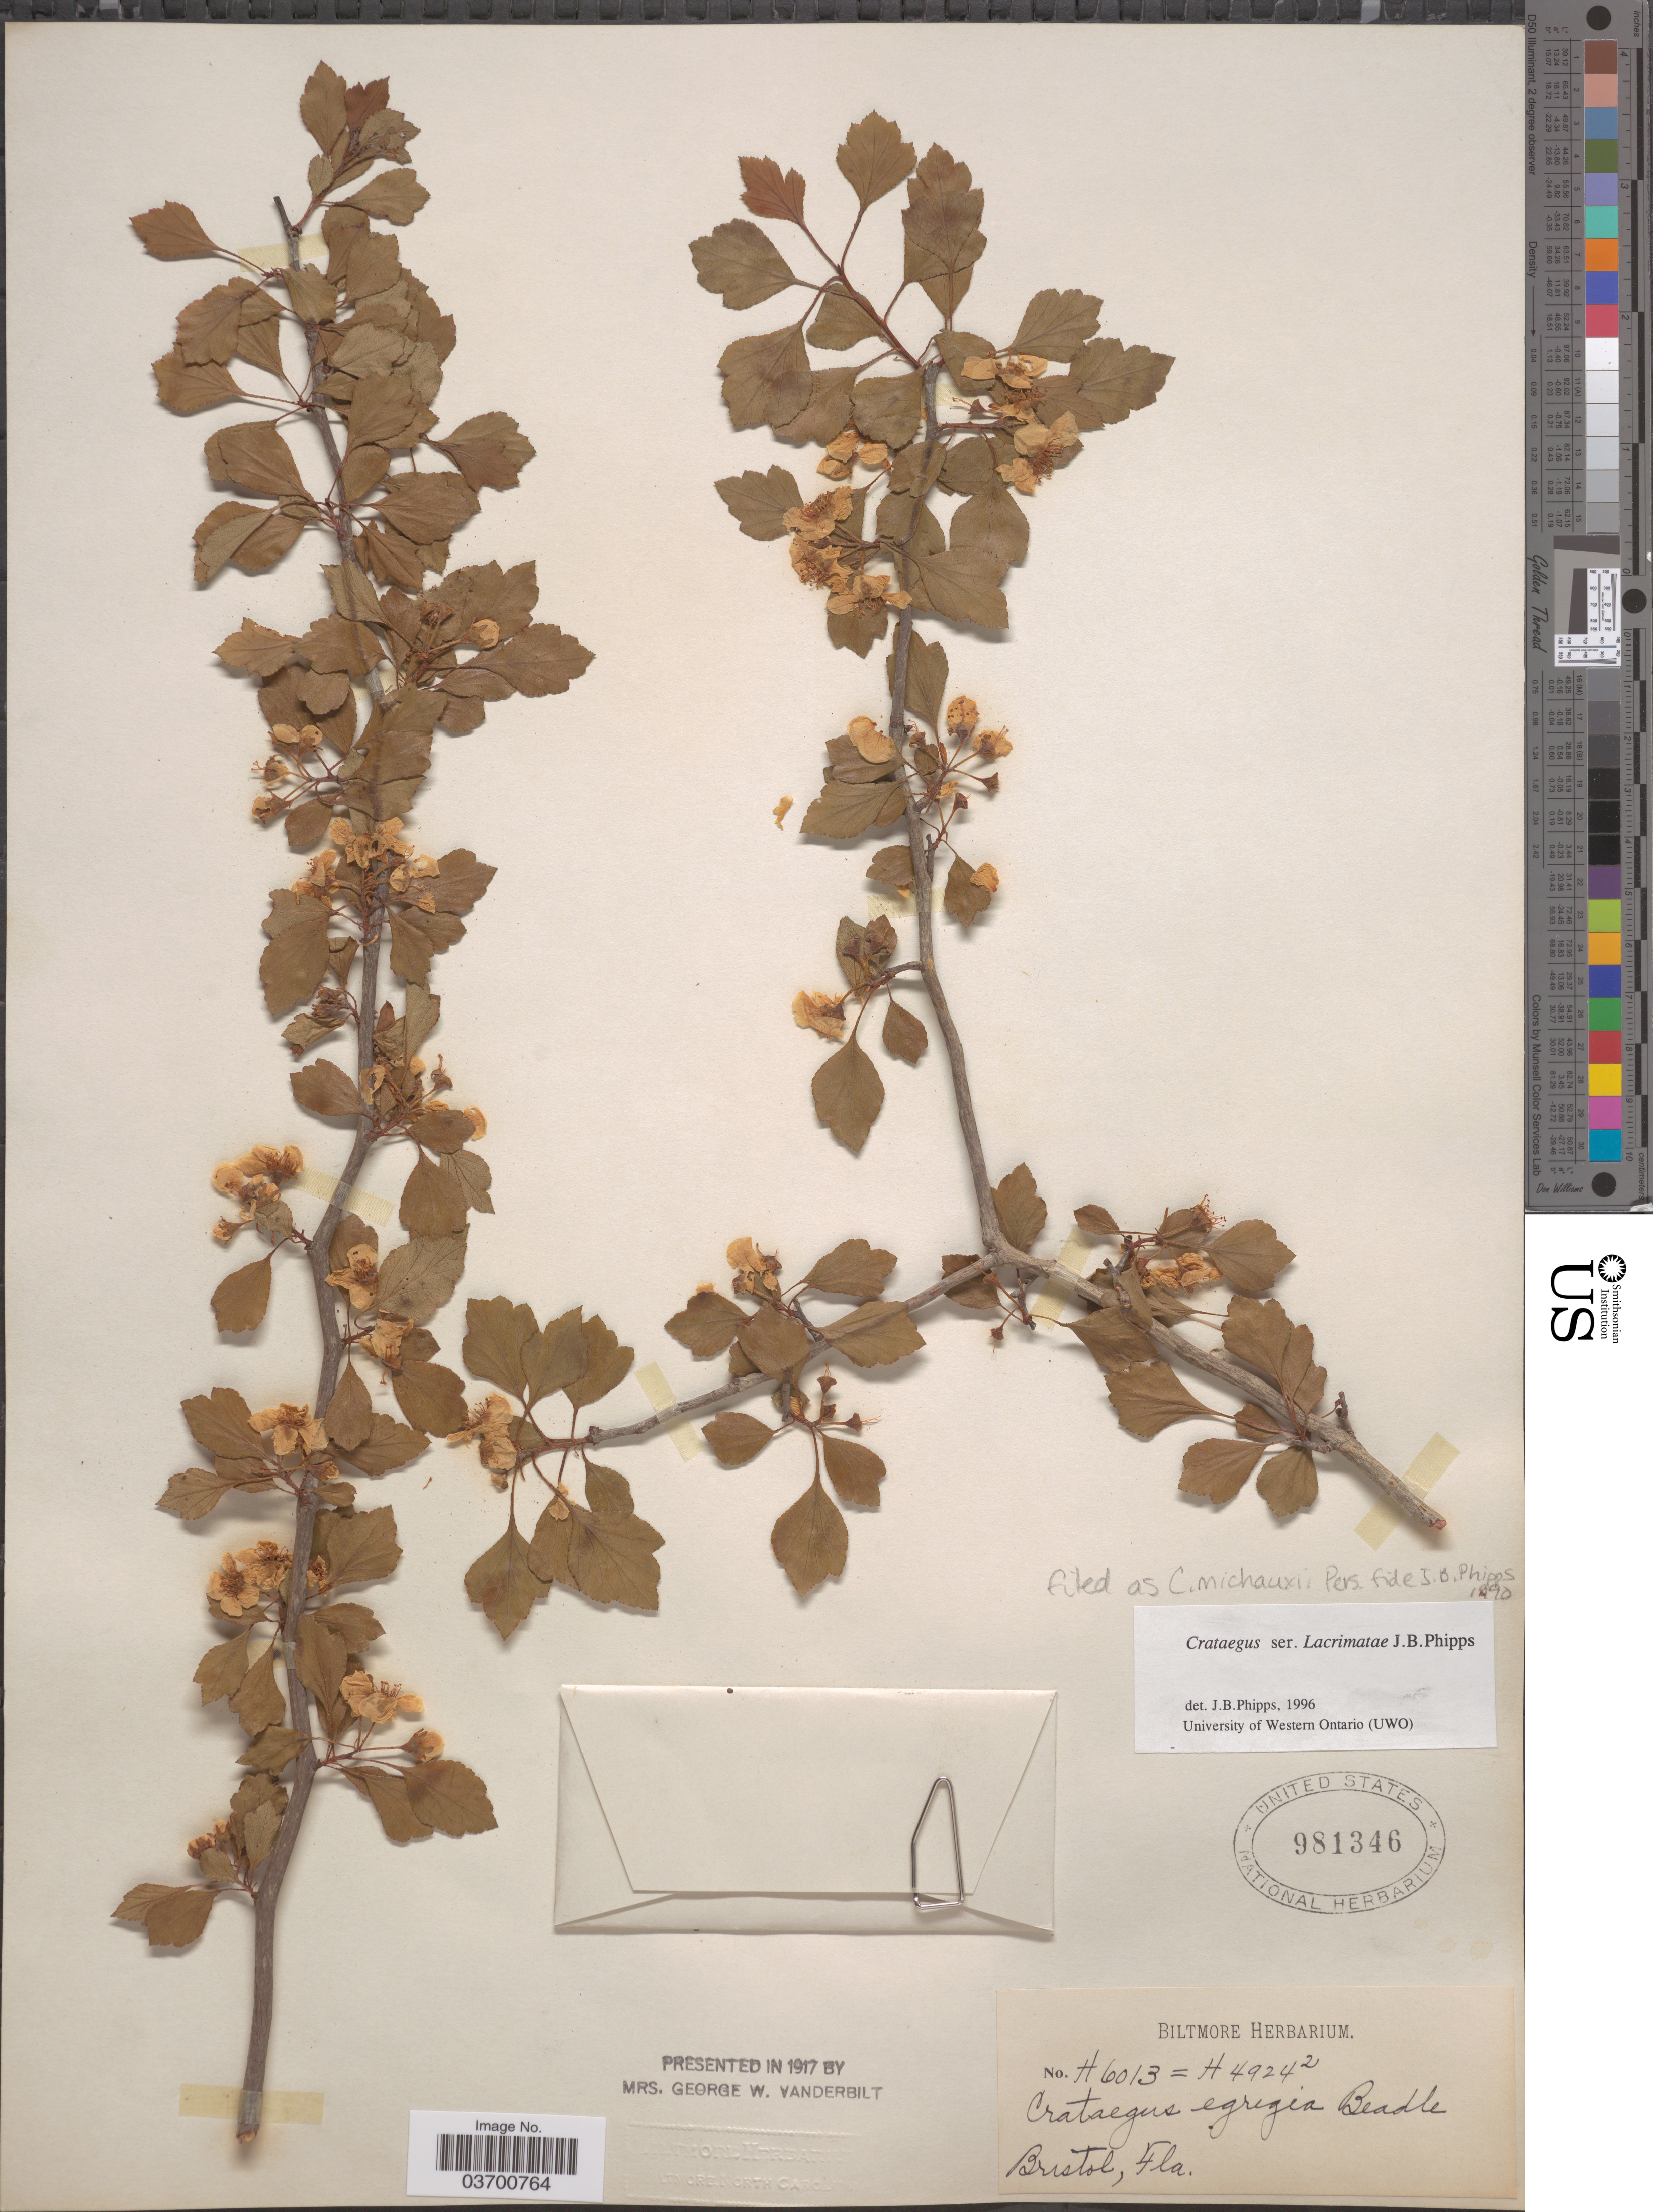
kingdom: Plantae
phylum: Tracheophyta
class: Magnoliopsida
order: Rosales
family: Rosaceae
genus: Crataegus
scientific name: Crataegus michauxii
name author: Pers.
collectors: ex herb. Biltmore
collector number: H6013=H4924/2*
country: United States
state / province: Florida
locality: Bristol.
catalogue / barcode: US 981346